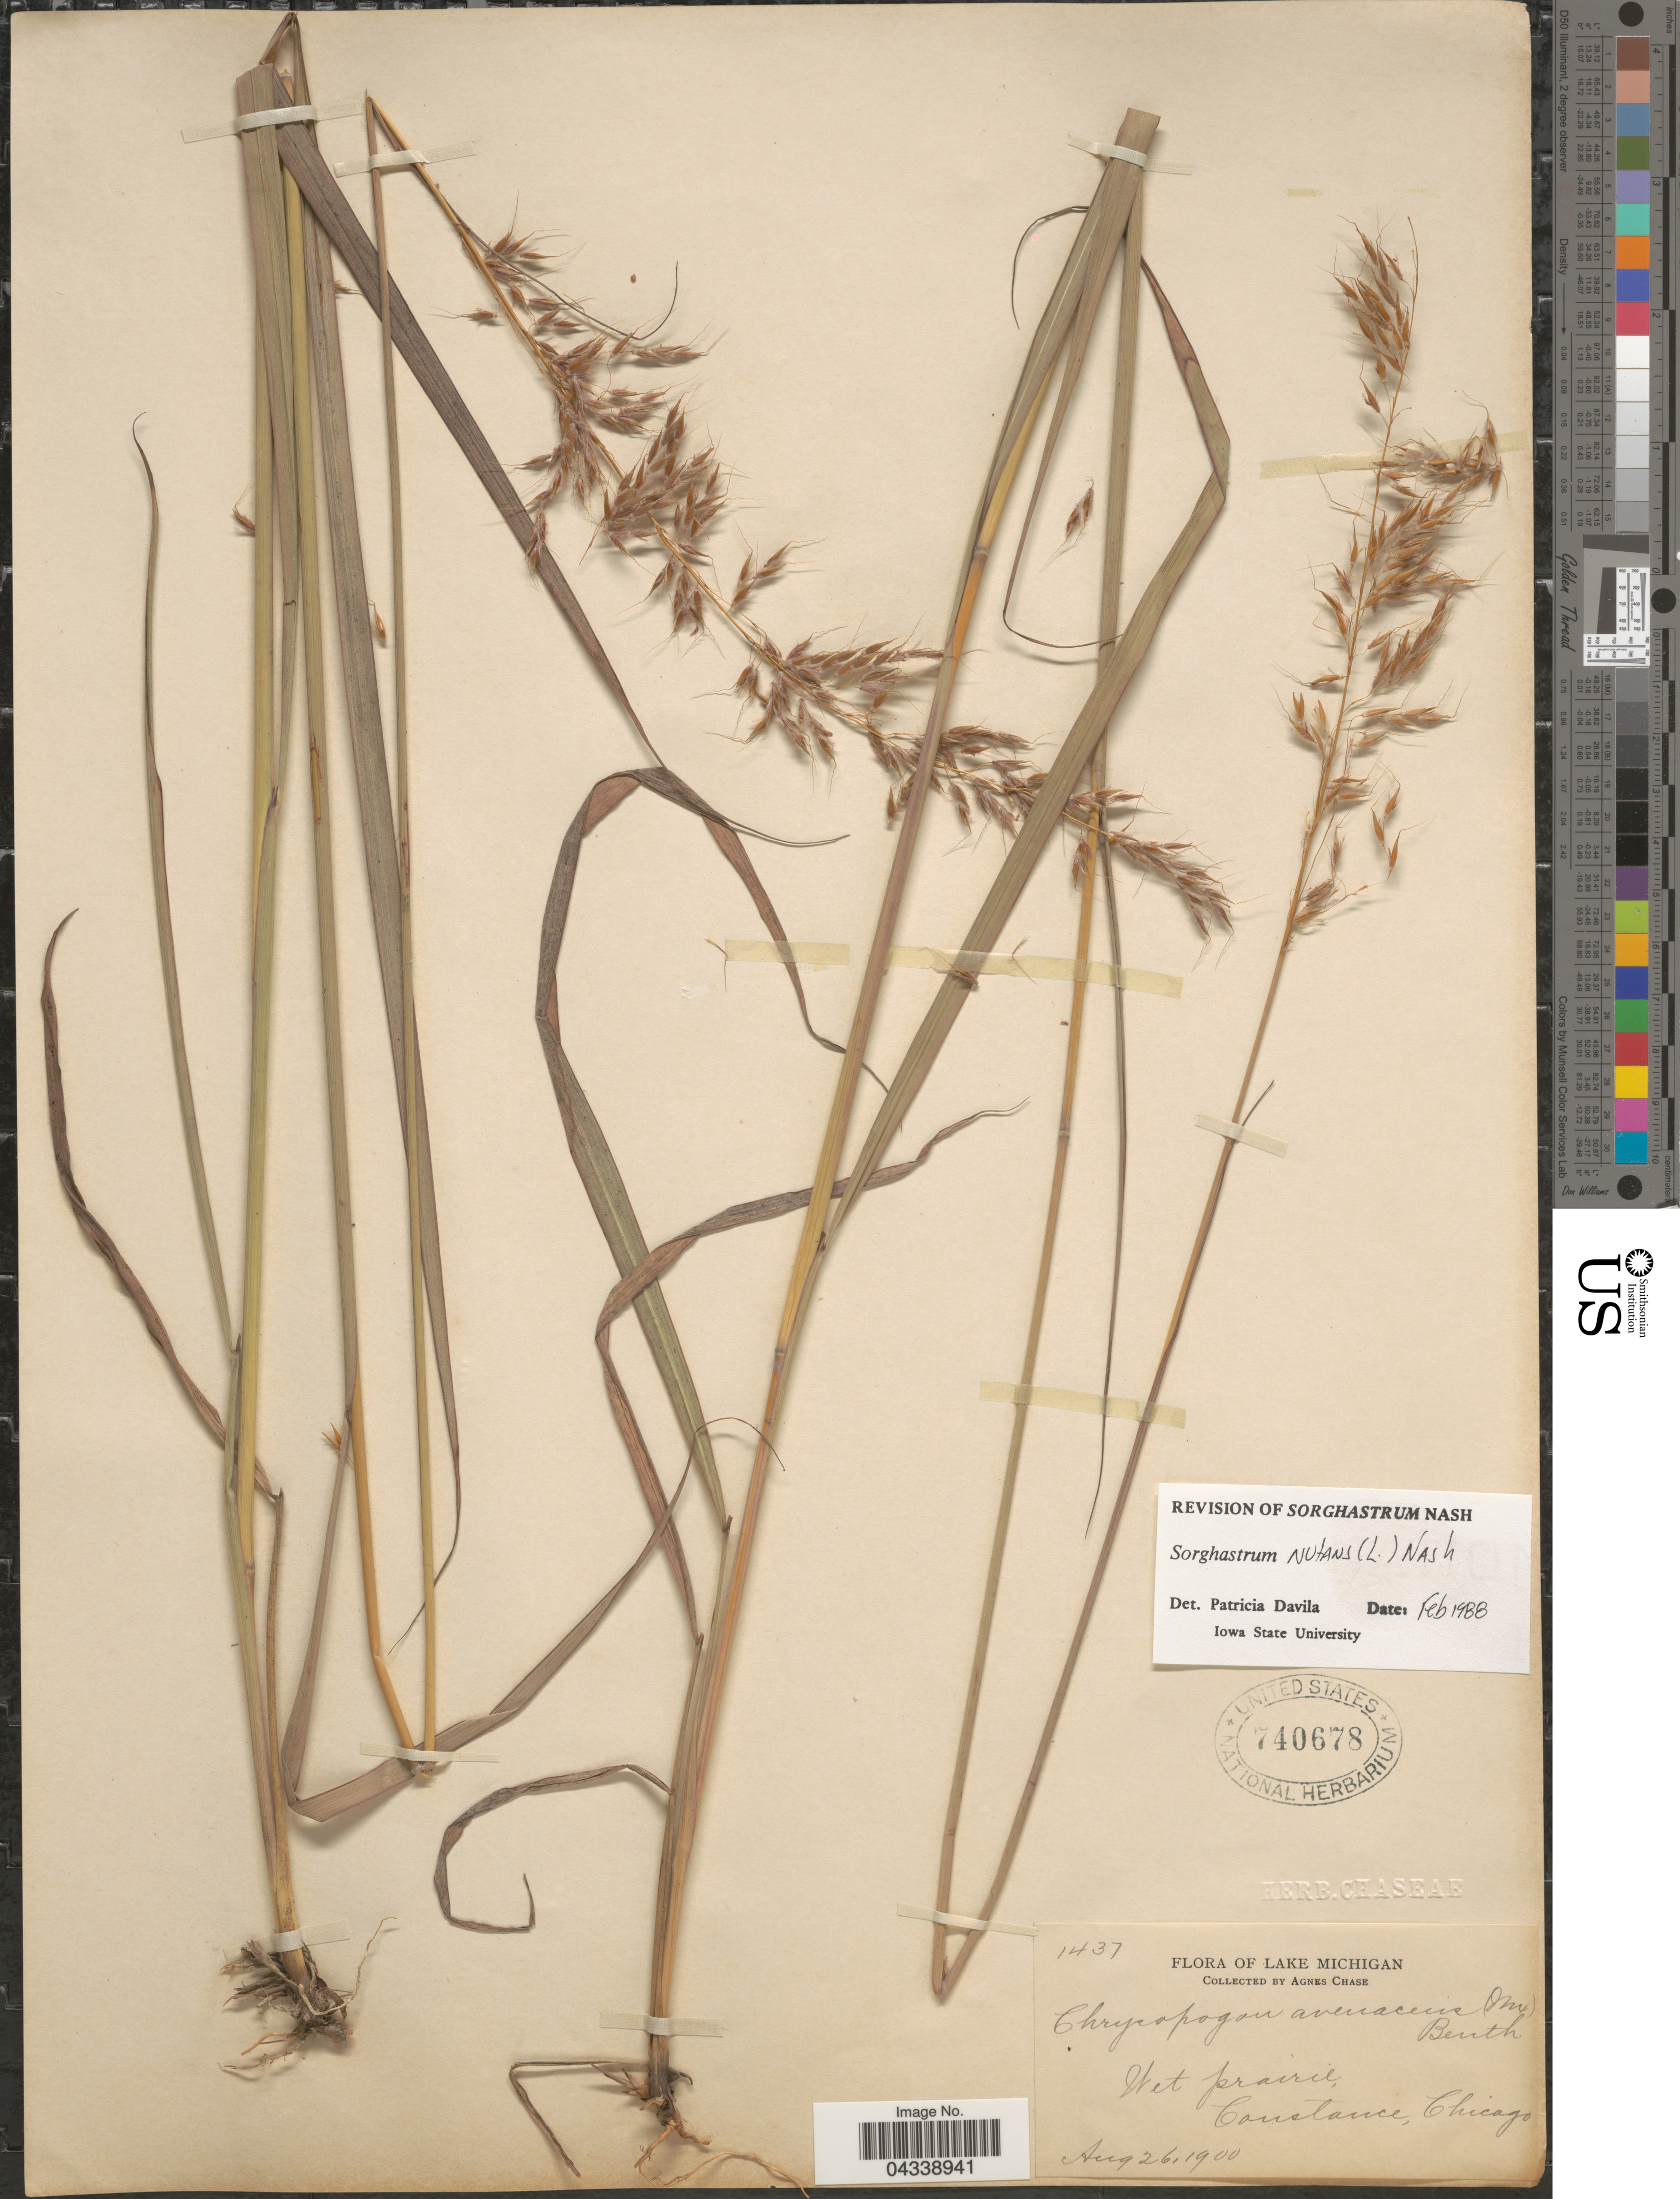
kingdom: Plantae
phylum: Tracheophyta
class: Liliopsida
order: Poales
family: Poaceae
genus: Sorghastrum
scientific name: Sorghastrum nutans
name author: (L.) Nash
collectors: A. Chase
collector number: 1437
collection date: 1900-08-26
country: United States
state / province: Illinois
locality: Lake Michigan. Constance, Chicago.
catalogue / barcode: US 740678